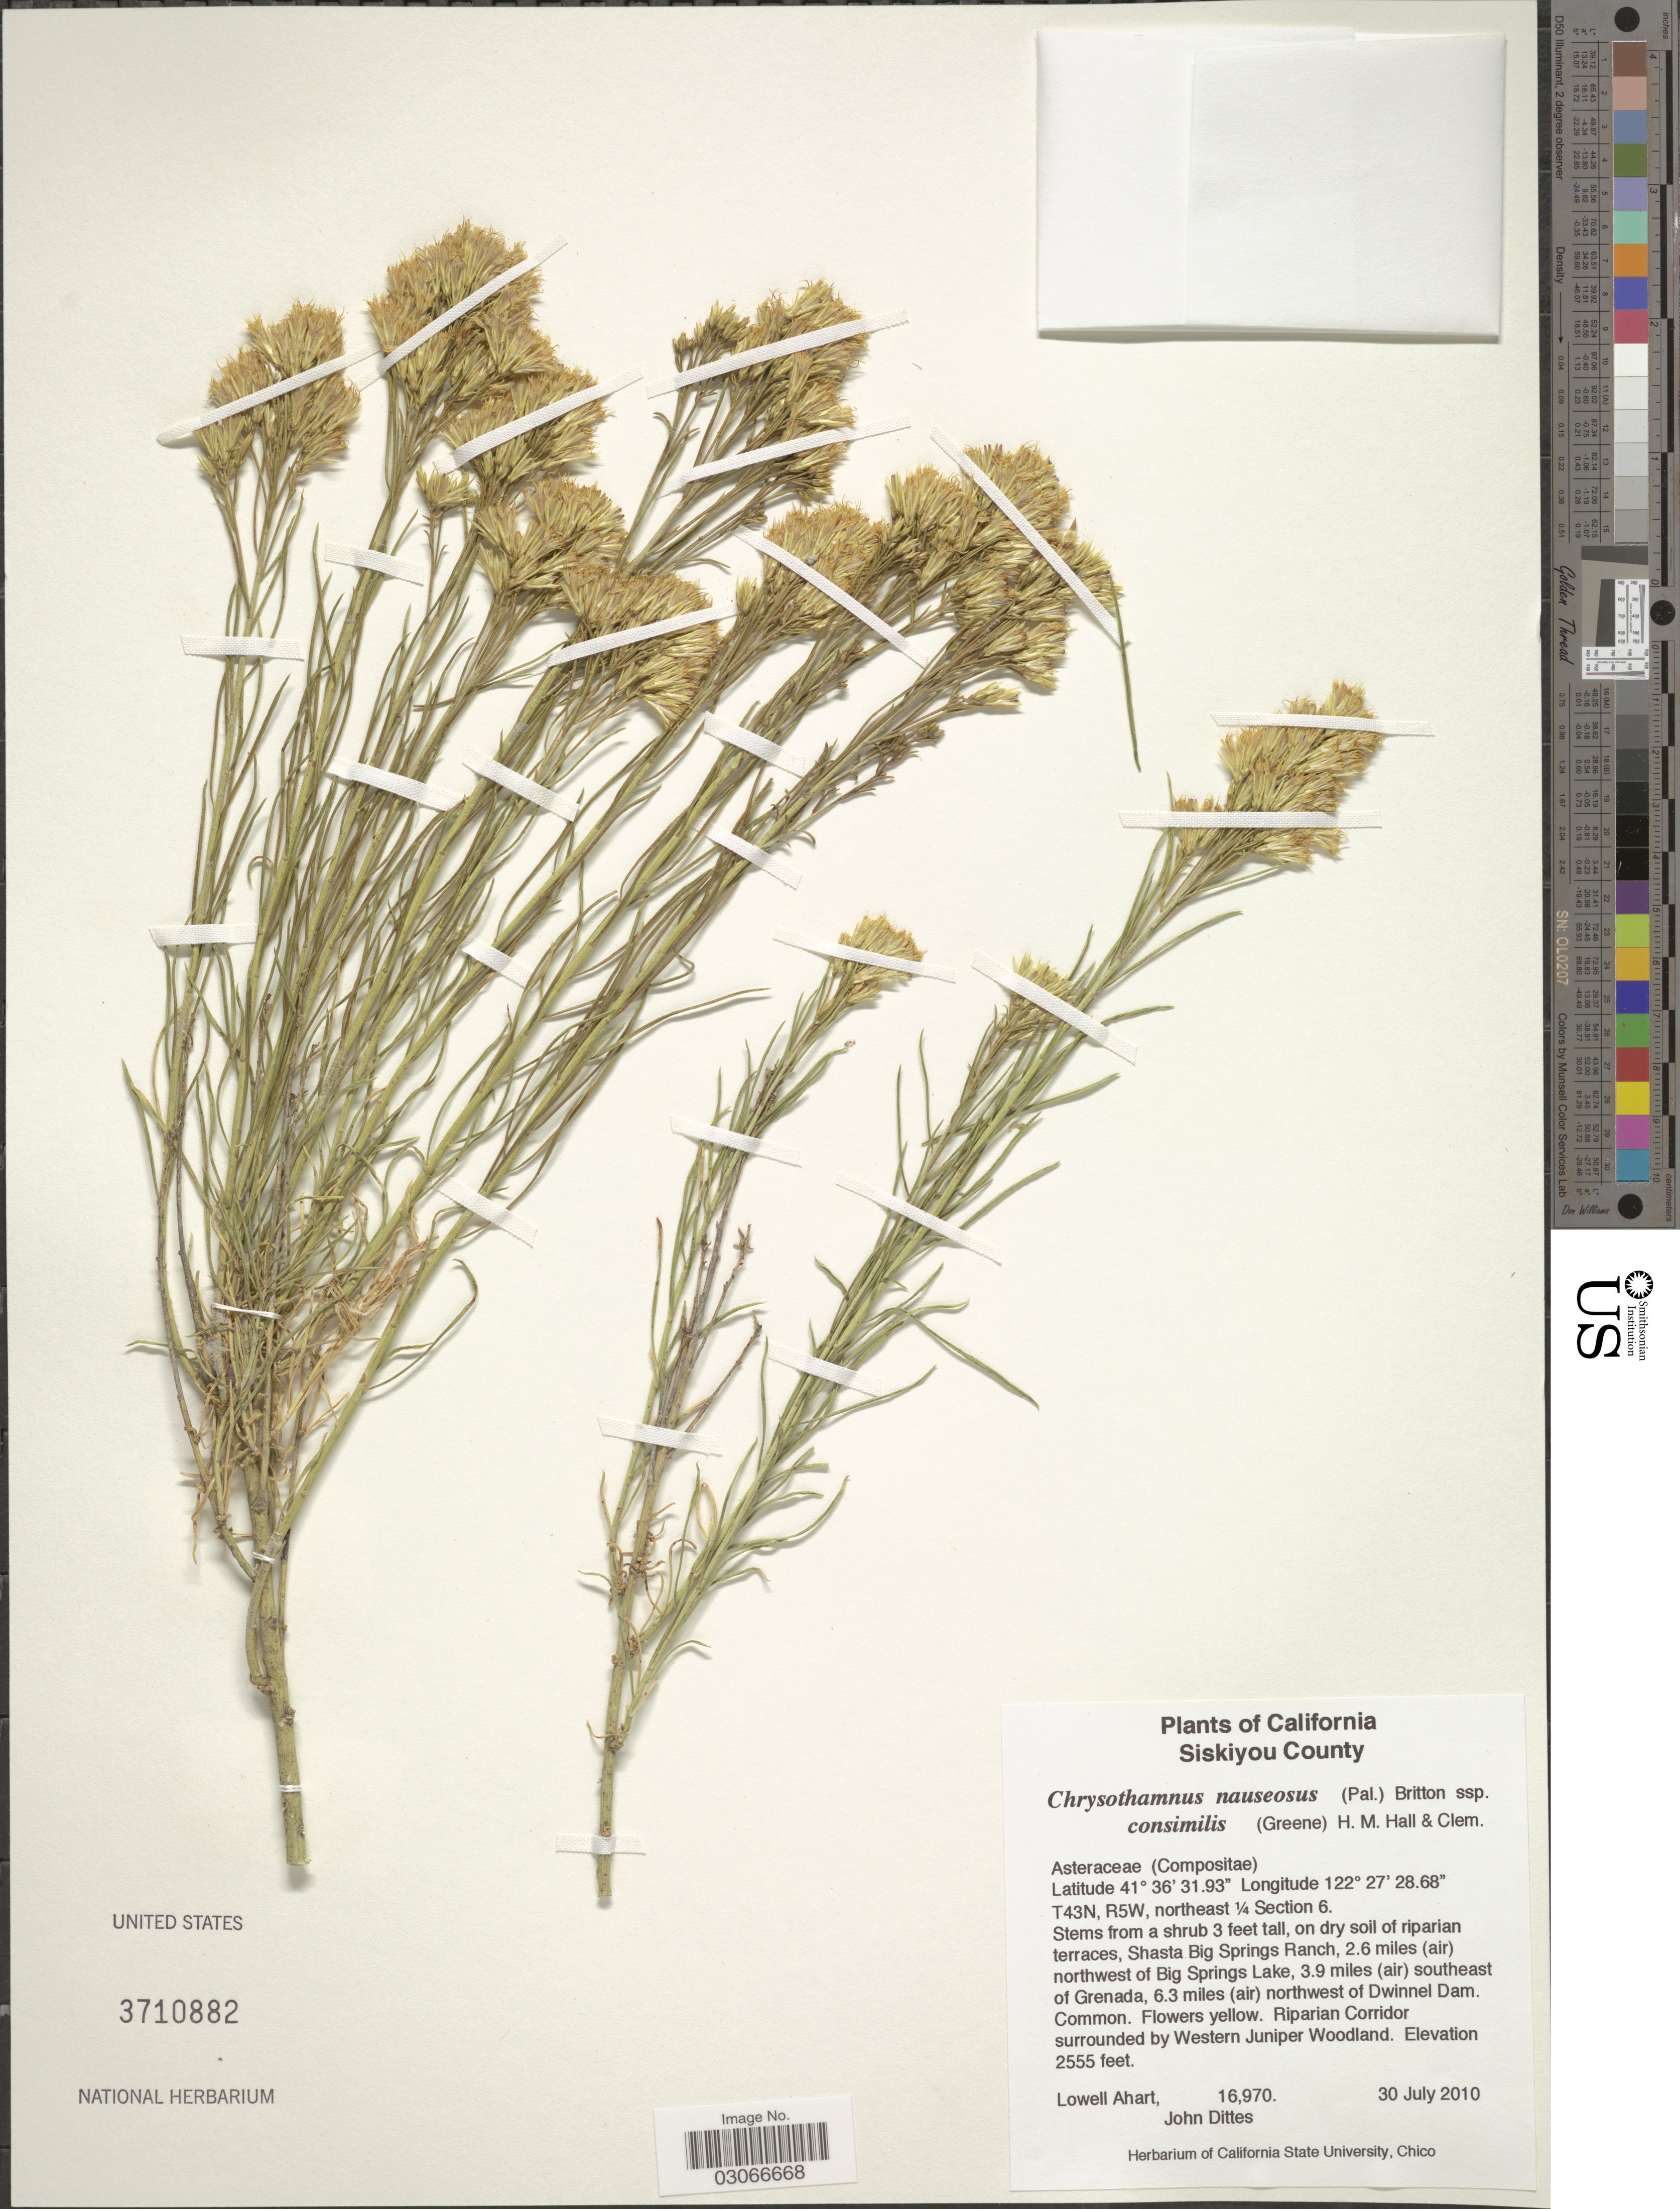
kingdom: Plantae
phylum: Tracheophyta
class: Magnoliopsida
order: Asterales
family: Asteraceae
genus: Chrysothamnus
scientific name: Chrysothamnus nauseosus subsp. ceruminosus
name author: (Durand & Hilg.) H.M. Hall & Clem.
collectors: L. Ahart & J. Dittes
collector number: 16970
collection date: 2010-07-30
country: United States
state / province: California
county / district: Siskiyou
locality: Siskiyou County. T43N, R5W, northeast 1/4 Section 6. Shasta Big Springs Ranch, 2.6 miles (air) northwest of Big Springs Lake, 3.9 miles (air) southeast of Grenada, 6.3 miles (air) northwest of Dwinnel Dam.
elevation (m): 779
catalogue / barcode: US 3710882